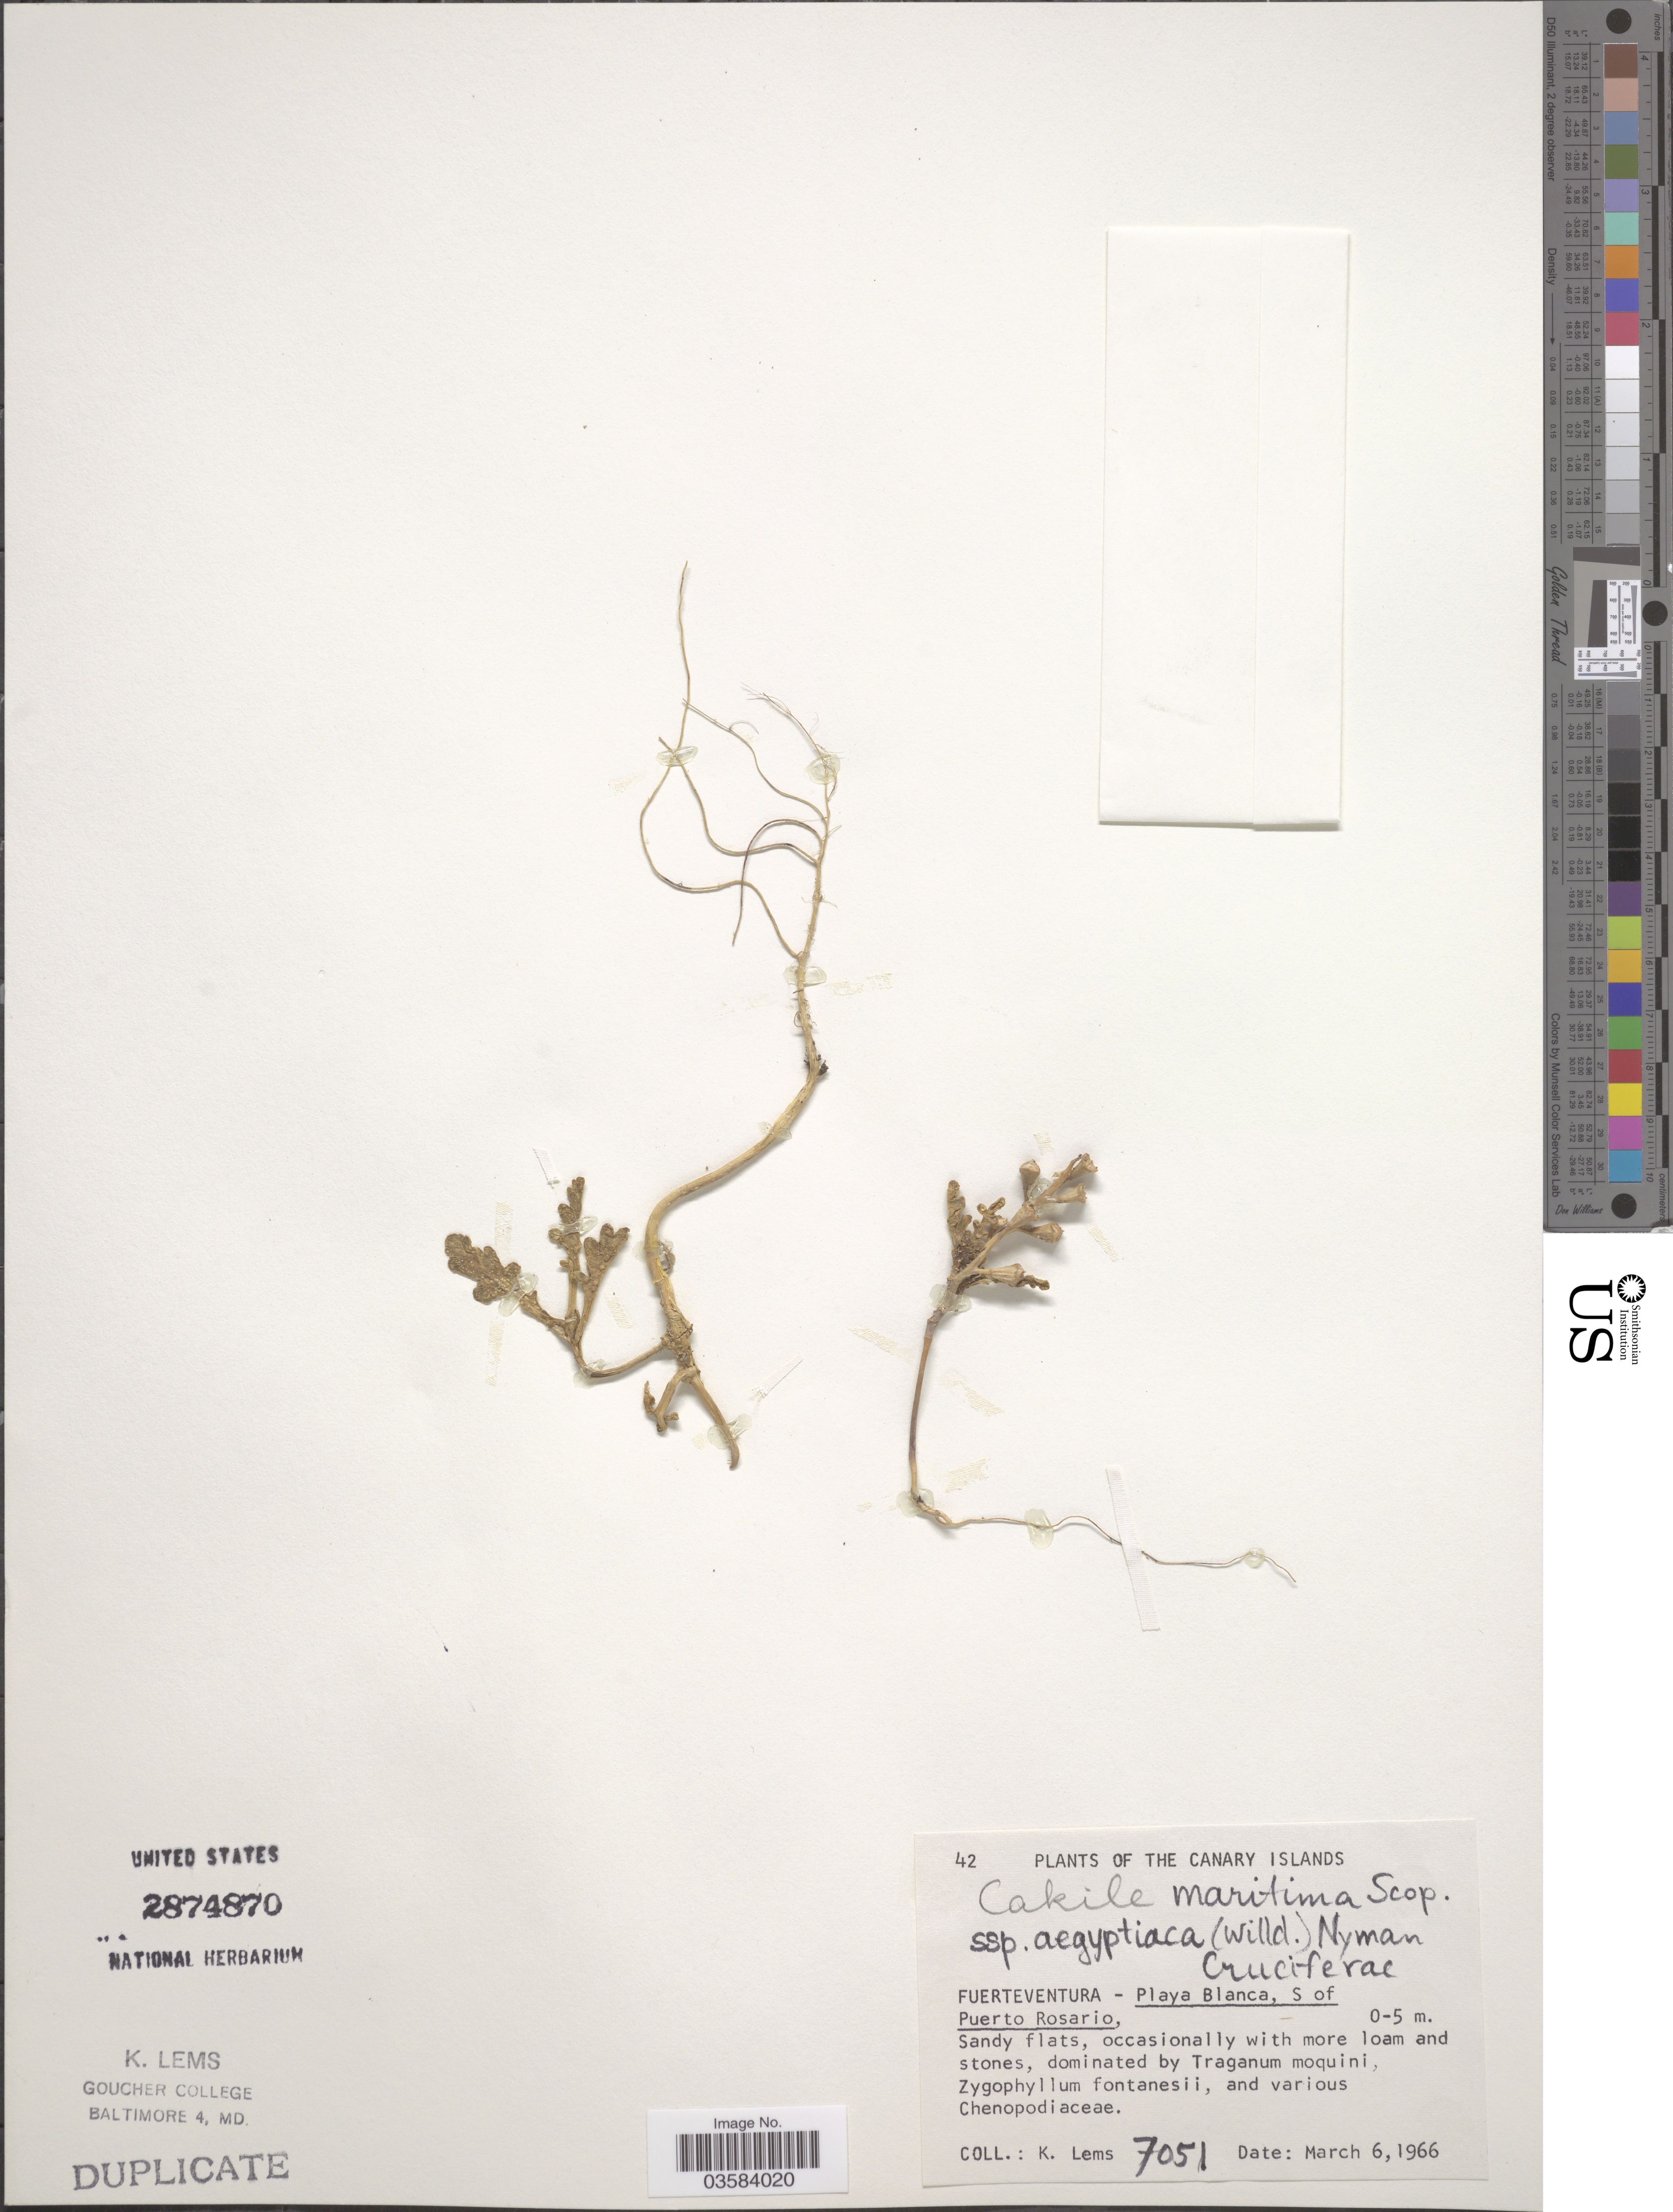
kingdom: Plantae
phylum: Tracheophyta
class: Magnoliopsida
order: Brassicales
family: Brassicaceae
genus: Cakile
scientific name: Cakile maritima subsp. maritima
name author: Scop.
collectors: K. Lems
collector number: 7051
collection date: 1966-03-06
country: Spain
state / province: Canarias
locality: The Canary Islands. Fuerteventura - Playa Blanca, S of Puerto Rosario.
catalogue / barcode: US 2874870